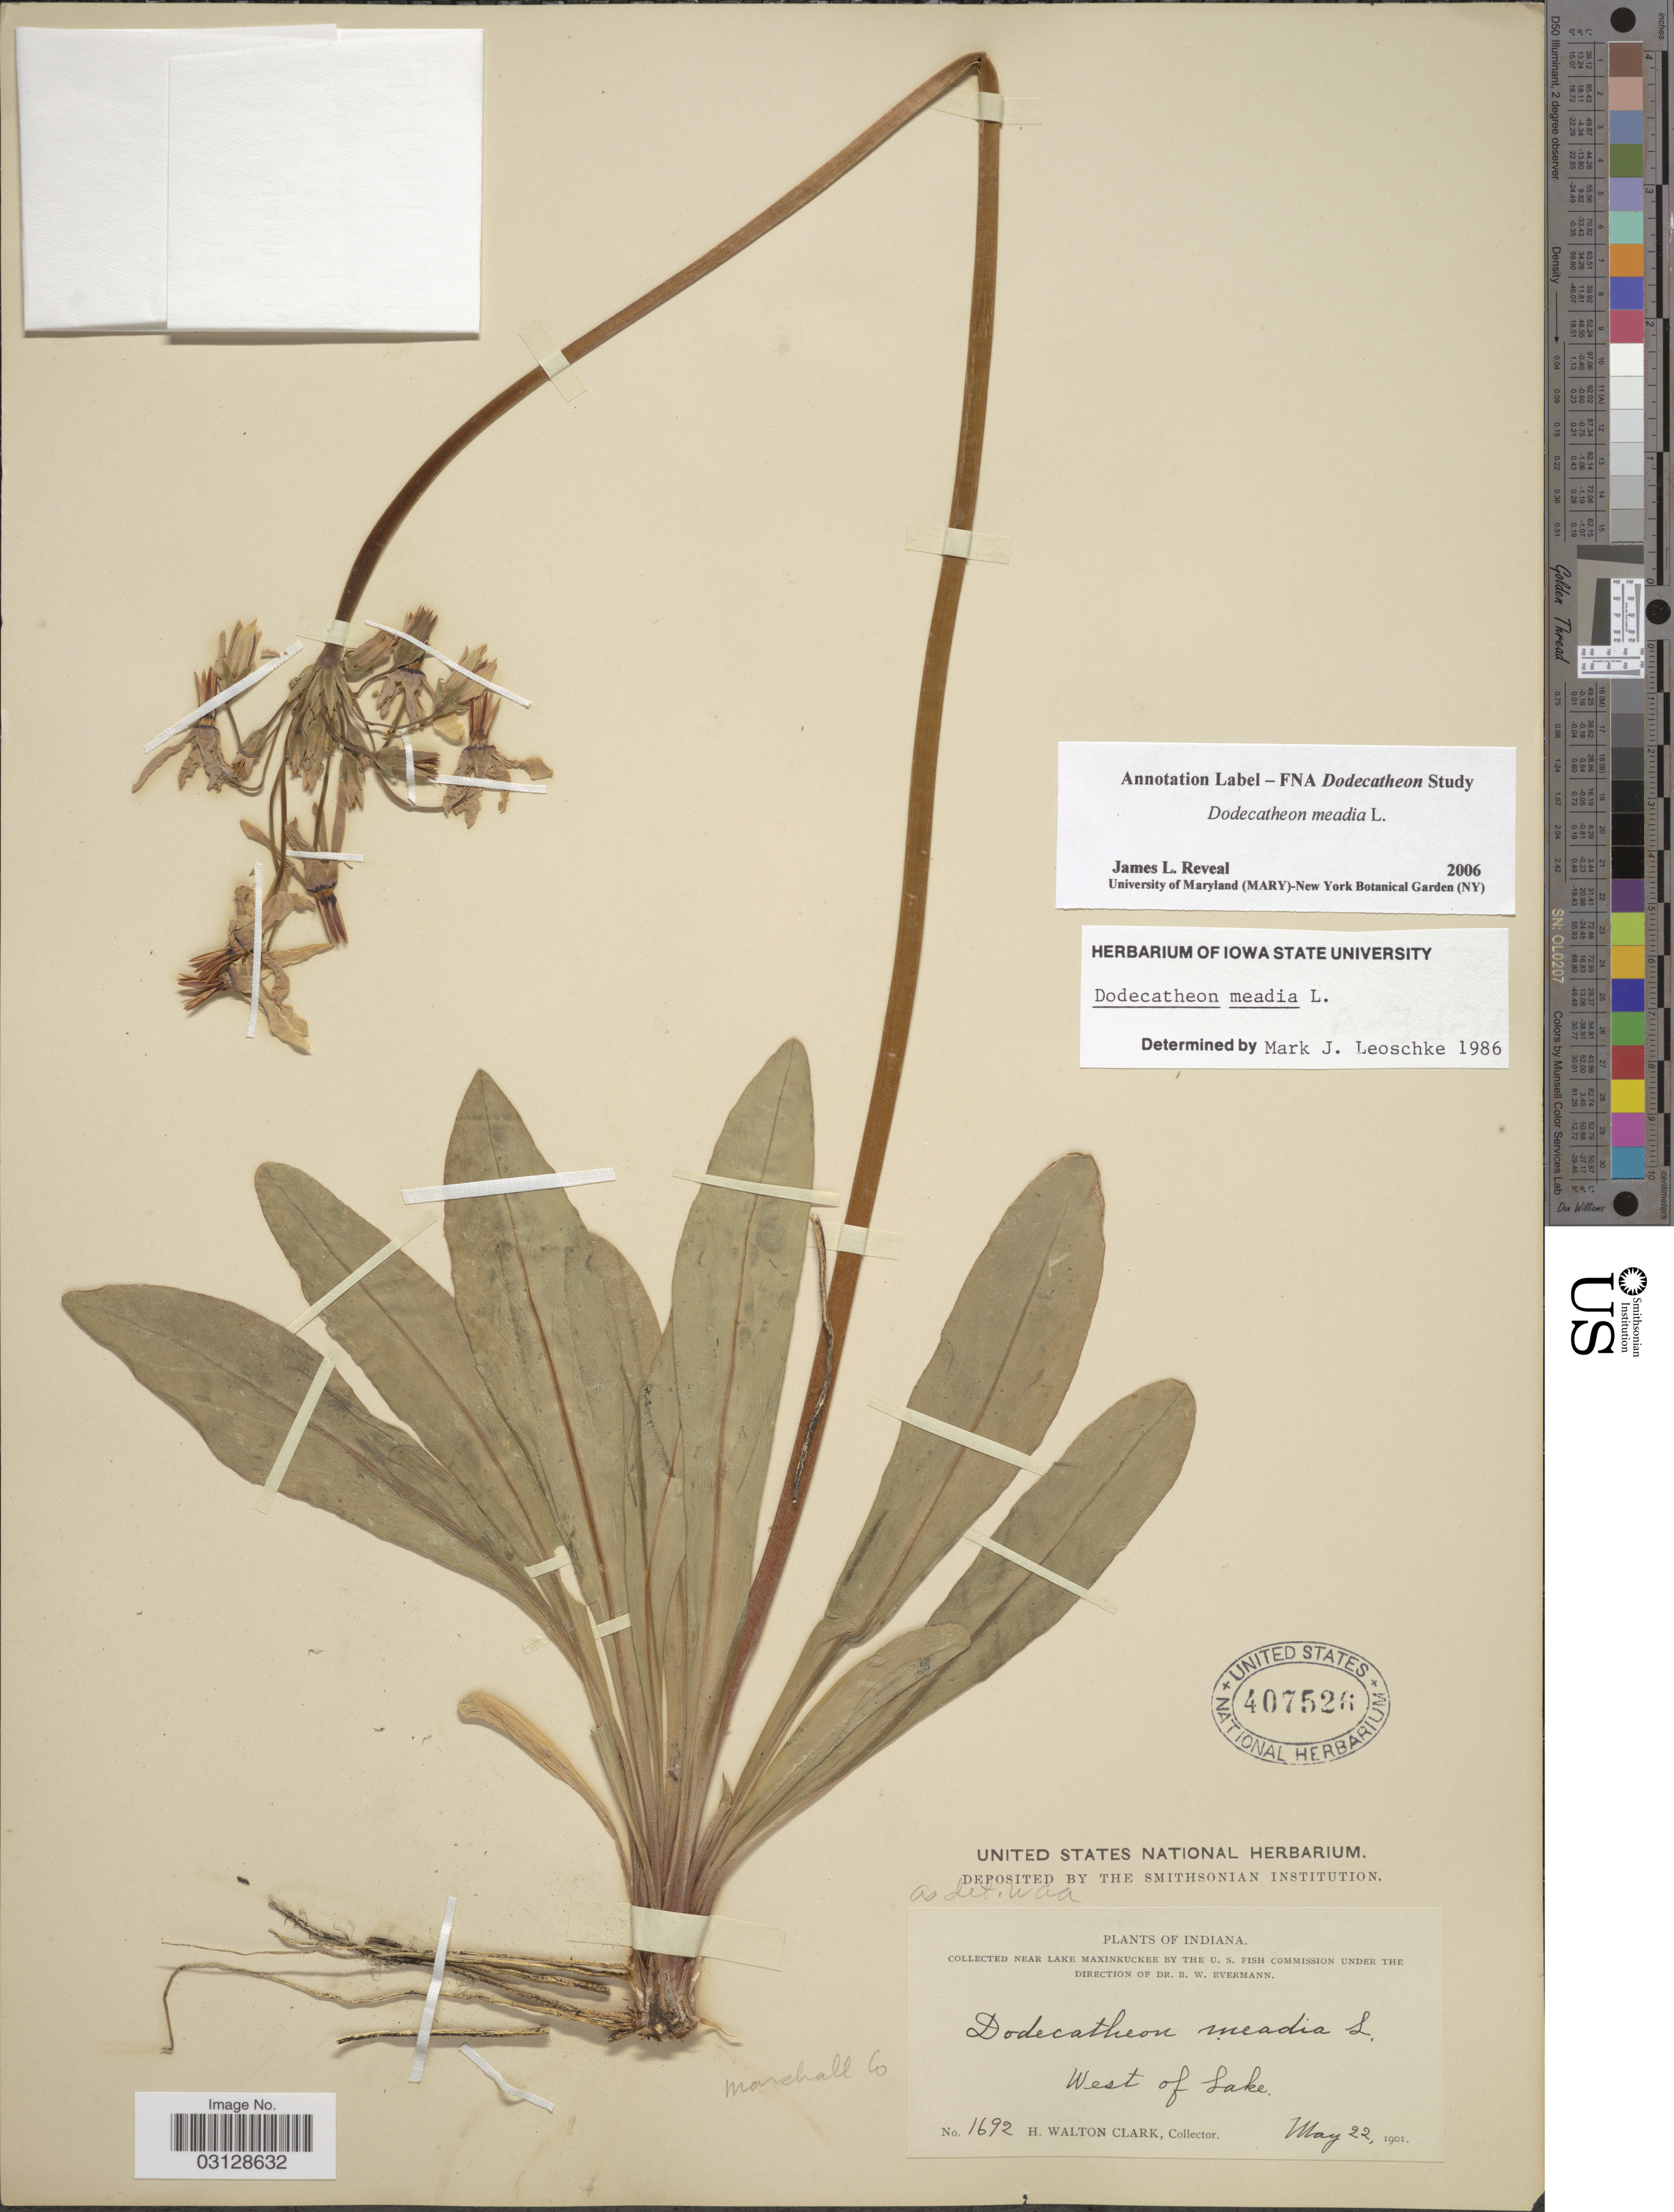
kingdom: Plantae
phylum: Tracheophyta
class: Magnoliopsida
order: Ericales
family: Primulaceae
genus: Dodecatheon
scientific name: Dodecatheon meadia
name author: L.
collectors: H. W. Clark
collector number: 1692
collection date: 1901-05-22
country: United States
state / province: Indiana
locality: Near Lake Maxinkuckee. West of Lake. Marshall Co.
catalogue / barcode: US 407526